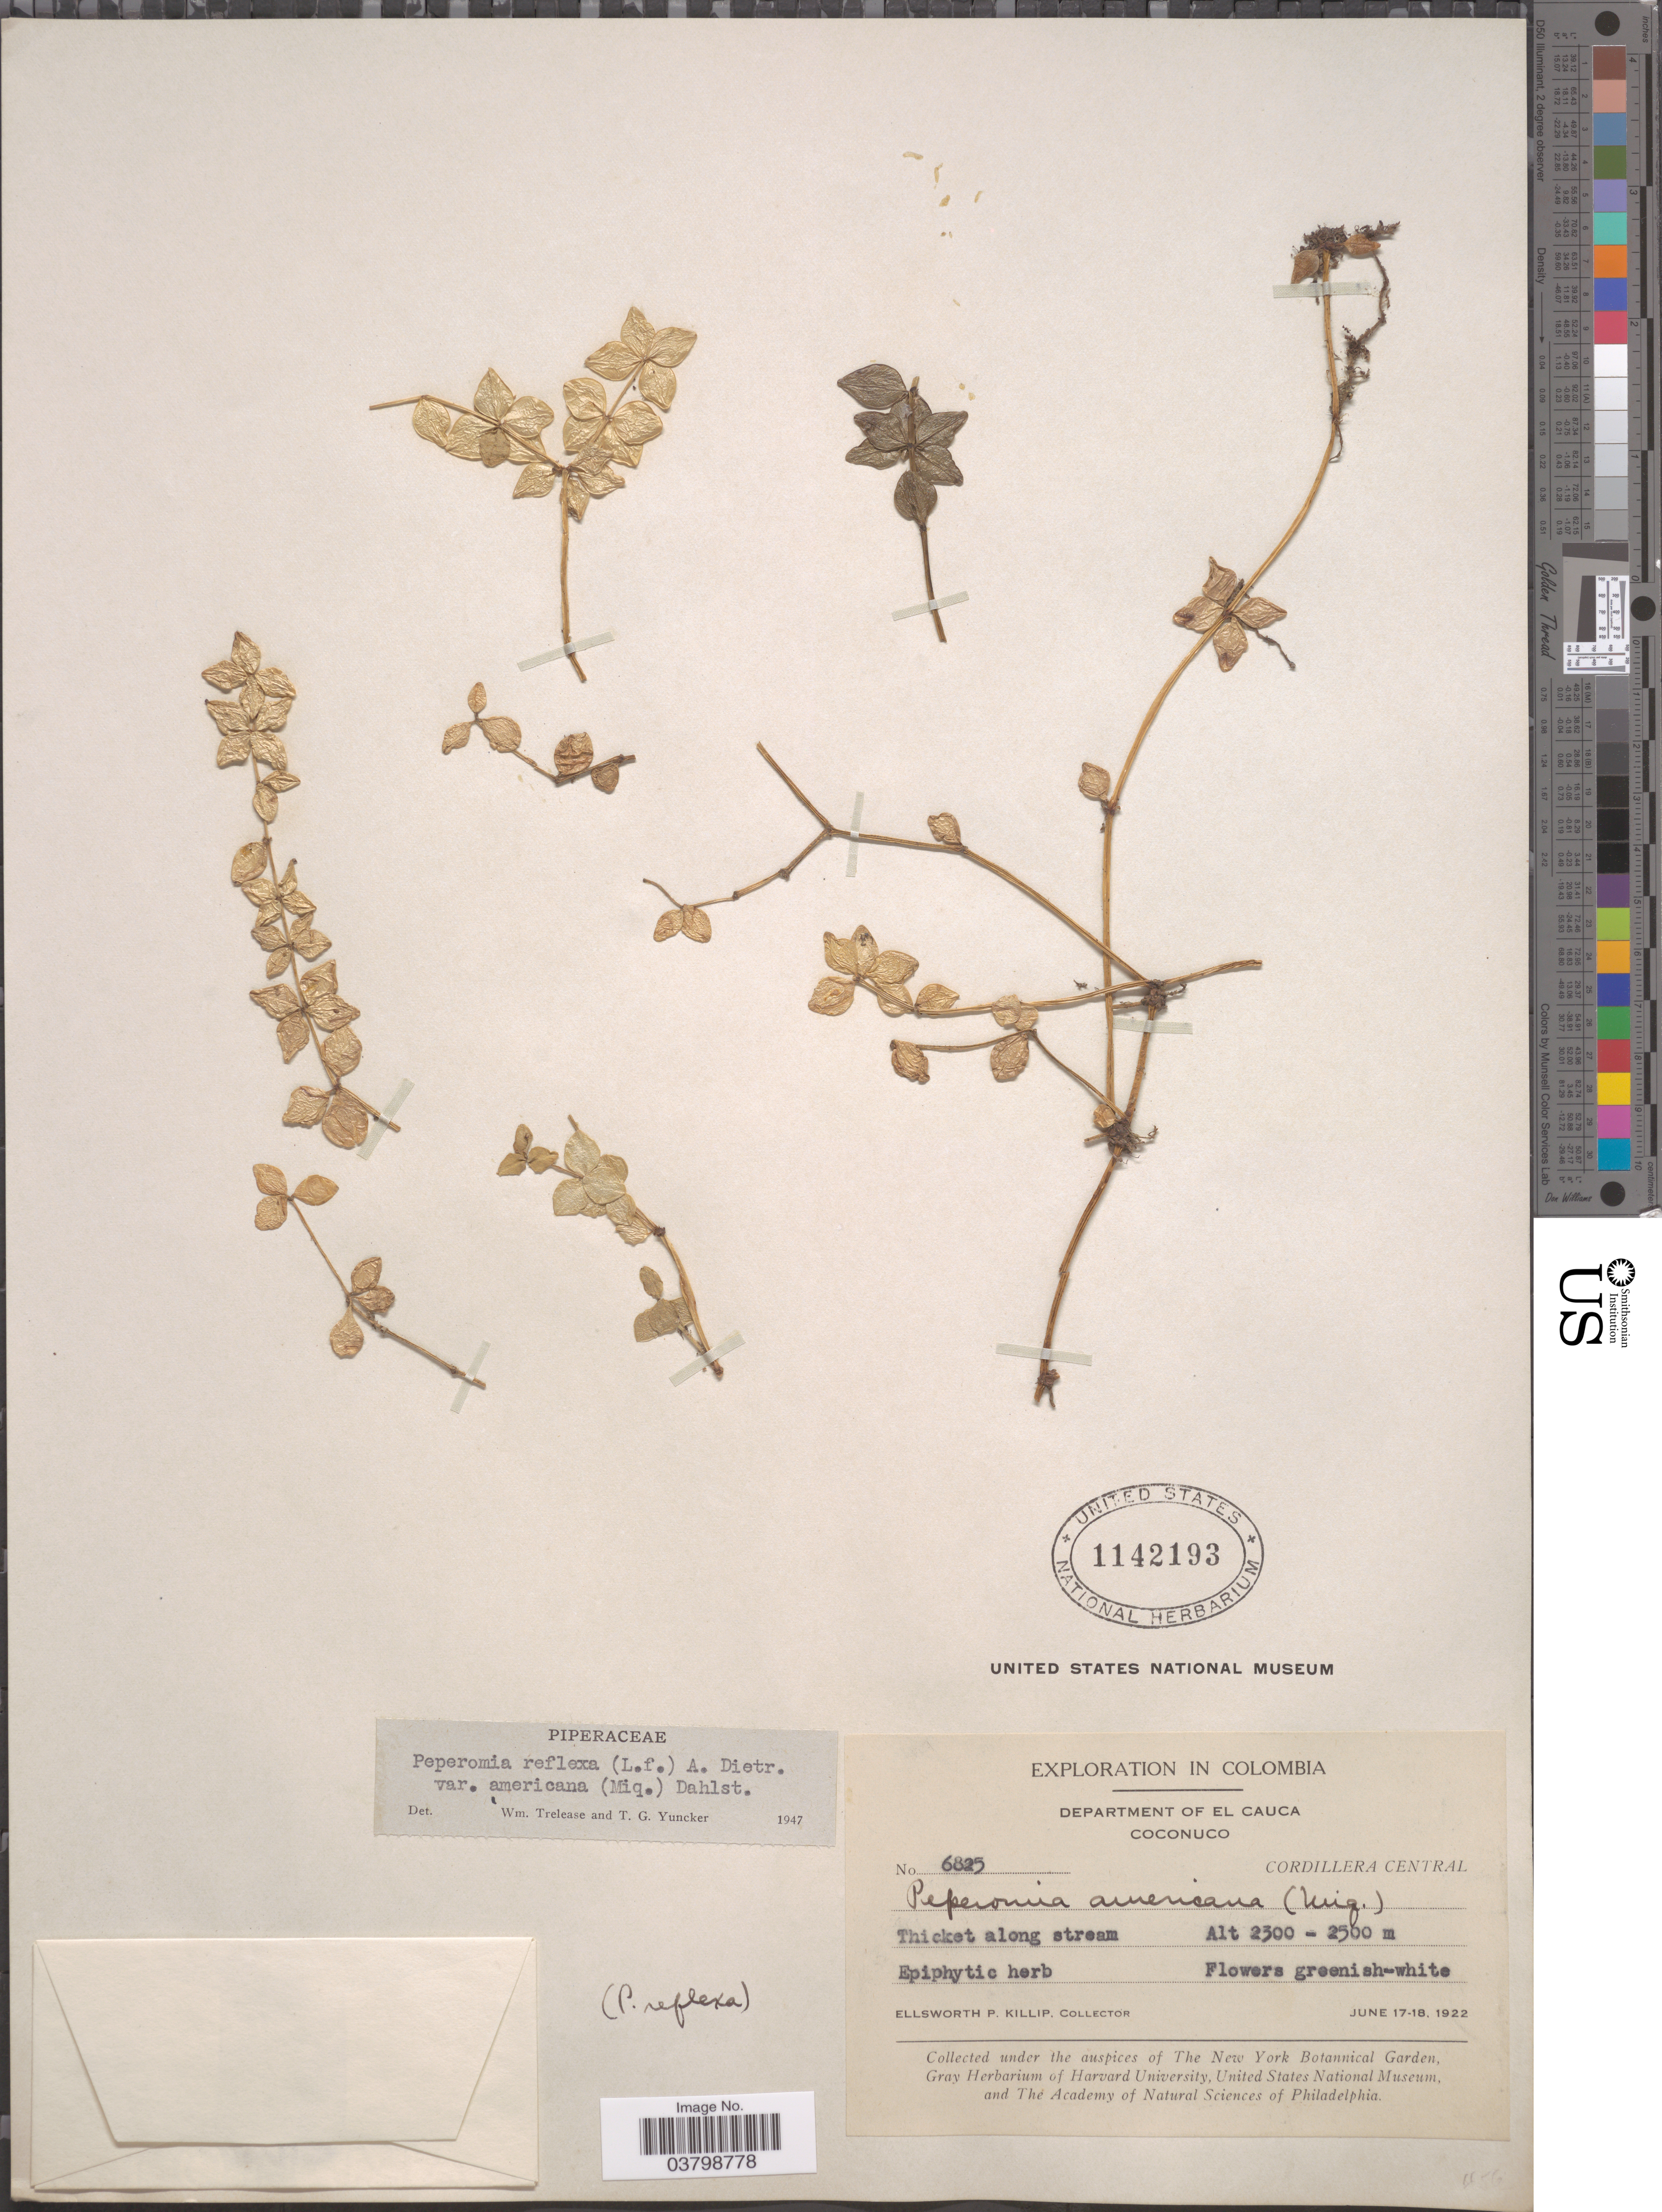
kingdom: Plantae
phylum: Tracheophyta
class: Magnoliopsida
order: Piperales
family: Piperaceae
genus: Peperomia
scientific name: Peperomia tetraphylla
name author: (G. Forst.) Hook. & Arn.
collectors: E. P. Killip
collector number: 6825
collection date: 1922-06-17/1922-06-18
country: Colombia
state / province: Cauca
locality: Department of El Cauca. Coconuco. Cordillera Central.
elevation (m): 2300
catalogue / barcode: US 1142193